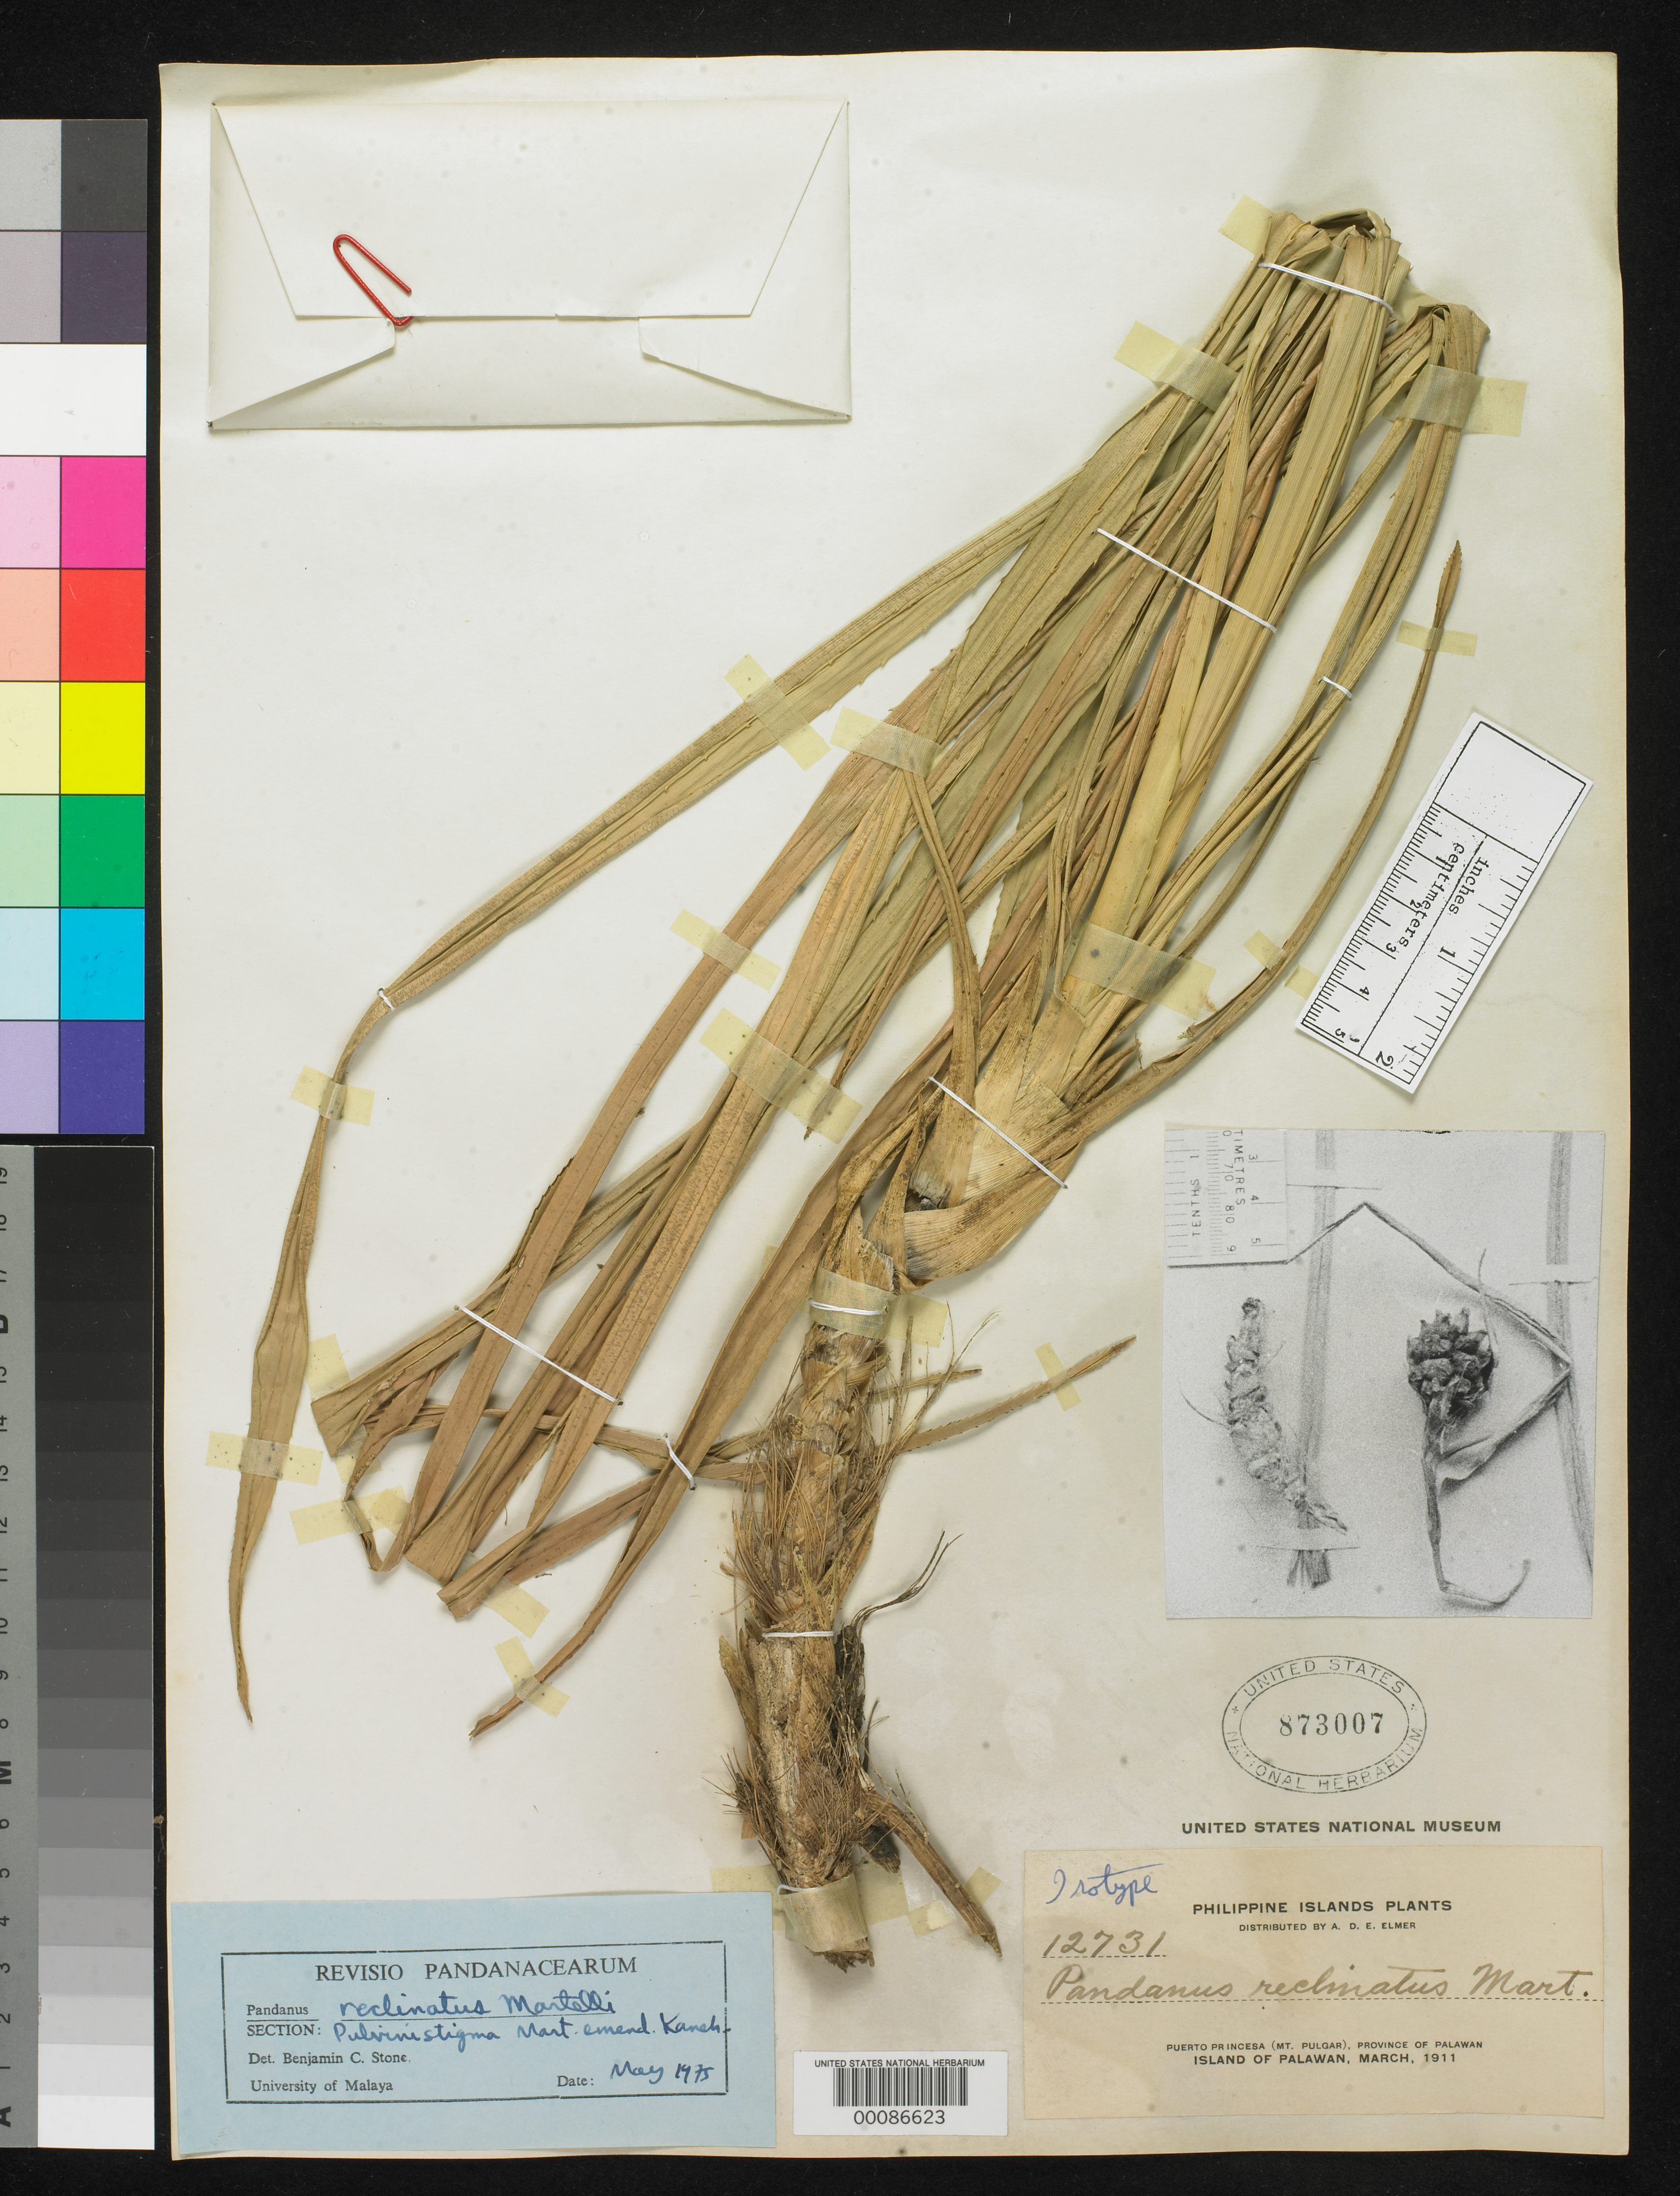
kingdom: Plantae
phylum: Tracheophyta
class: Liliopsida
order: Pandanales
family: Pandanaceae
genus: Pandanus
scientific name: Pandanus reclinatus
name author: Martelli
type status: Isotype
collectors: A. D. E. Elmer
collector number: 12731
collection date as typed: Mar 1911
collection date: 1911-03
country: Philippines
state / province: Mimaropa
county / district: Palawan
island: Palawan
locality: Puerto Princesa (Mt. Pulgar).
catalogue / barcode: US 873007